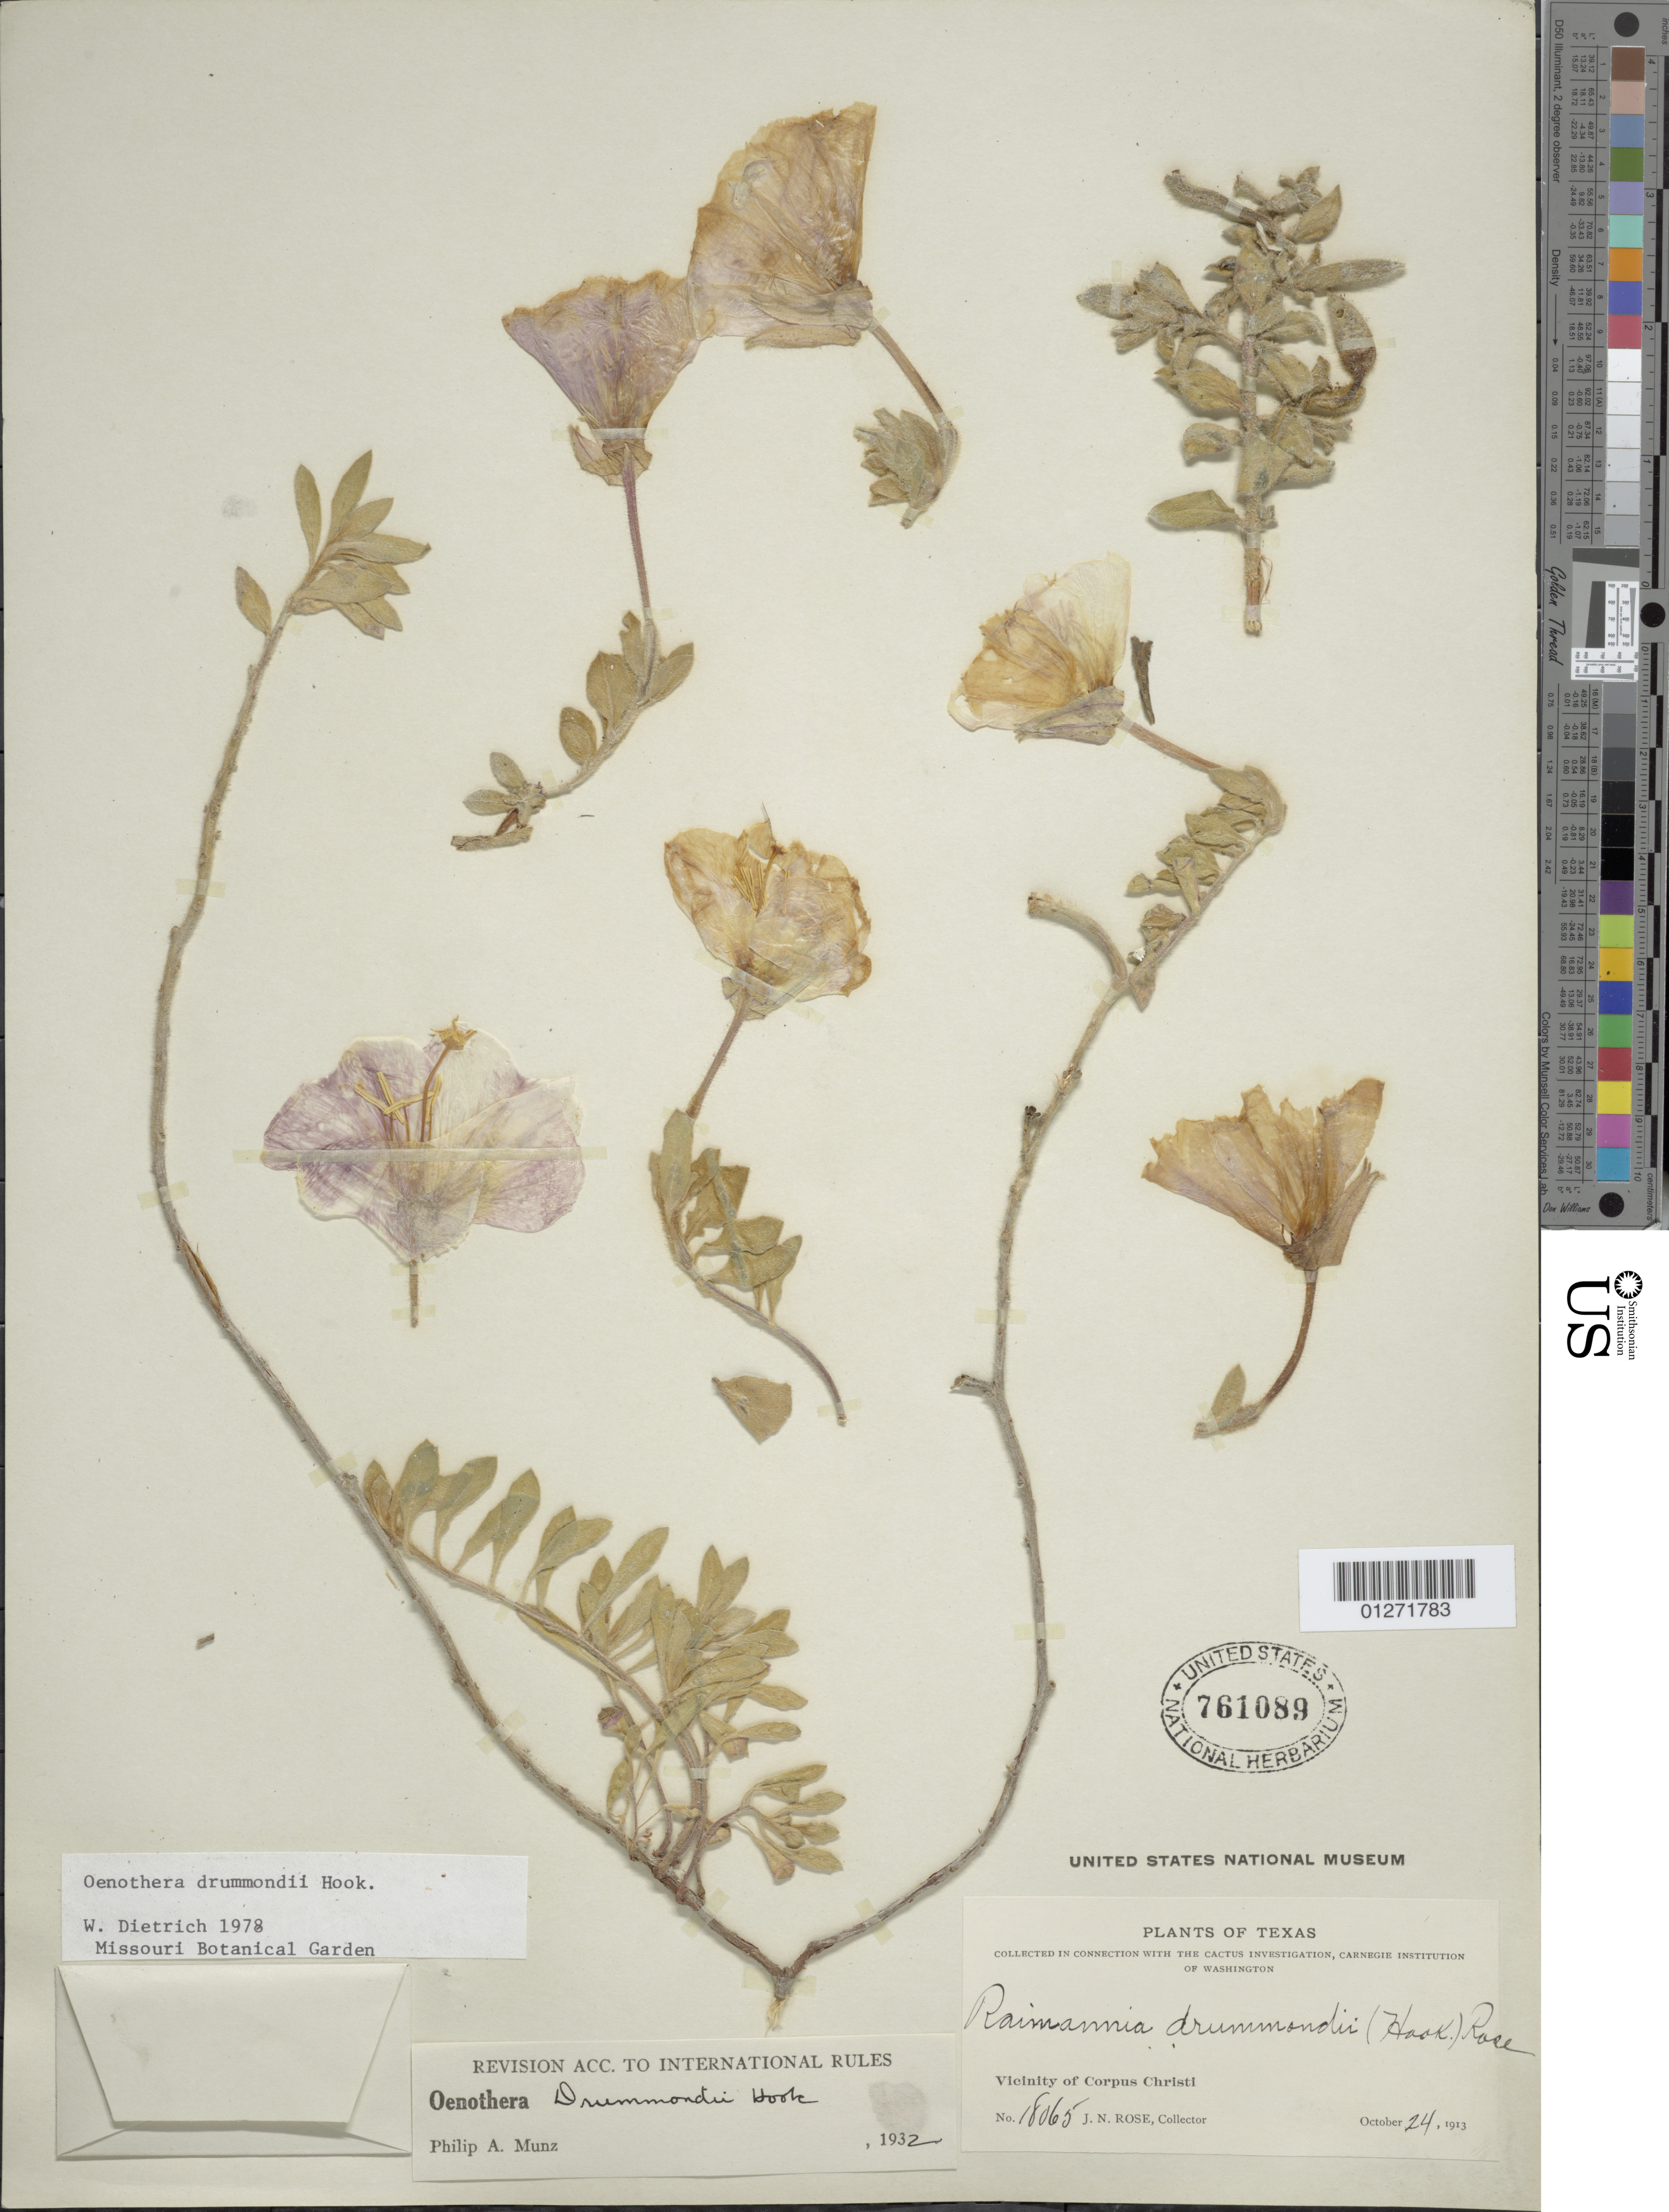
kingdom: Plantae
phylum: Tracheophyta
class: Magnoliopsida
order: Myrtales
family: Onagraceae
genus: Oenothera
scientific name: Oenothera drummondii subsp. drummondii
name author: Hook.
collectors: J. N. Rose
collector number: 18065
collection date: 1913-10-24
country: United States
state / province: Texas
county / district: Nueces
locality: Vicinity of Corpus Christi.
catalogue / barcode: US 761089